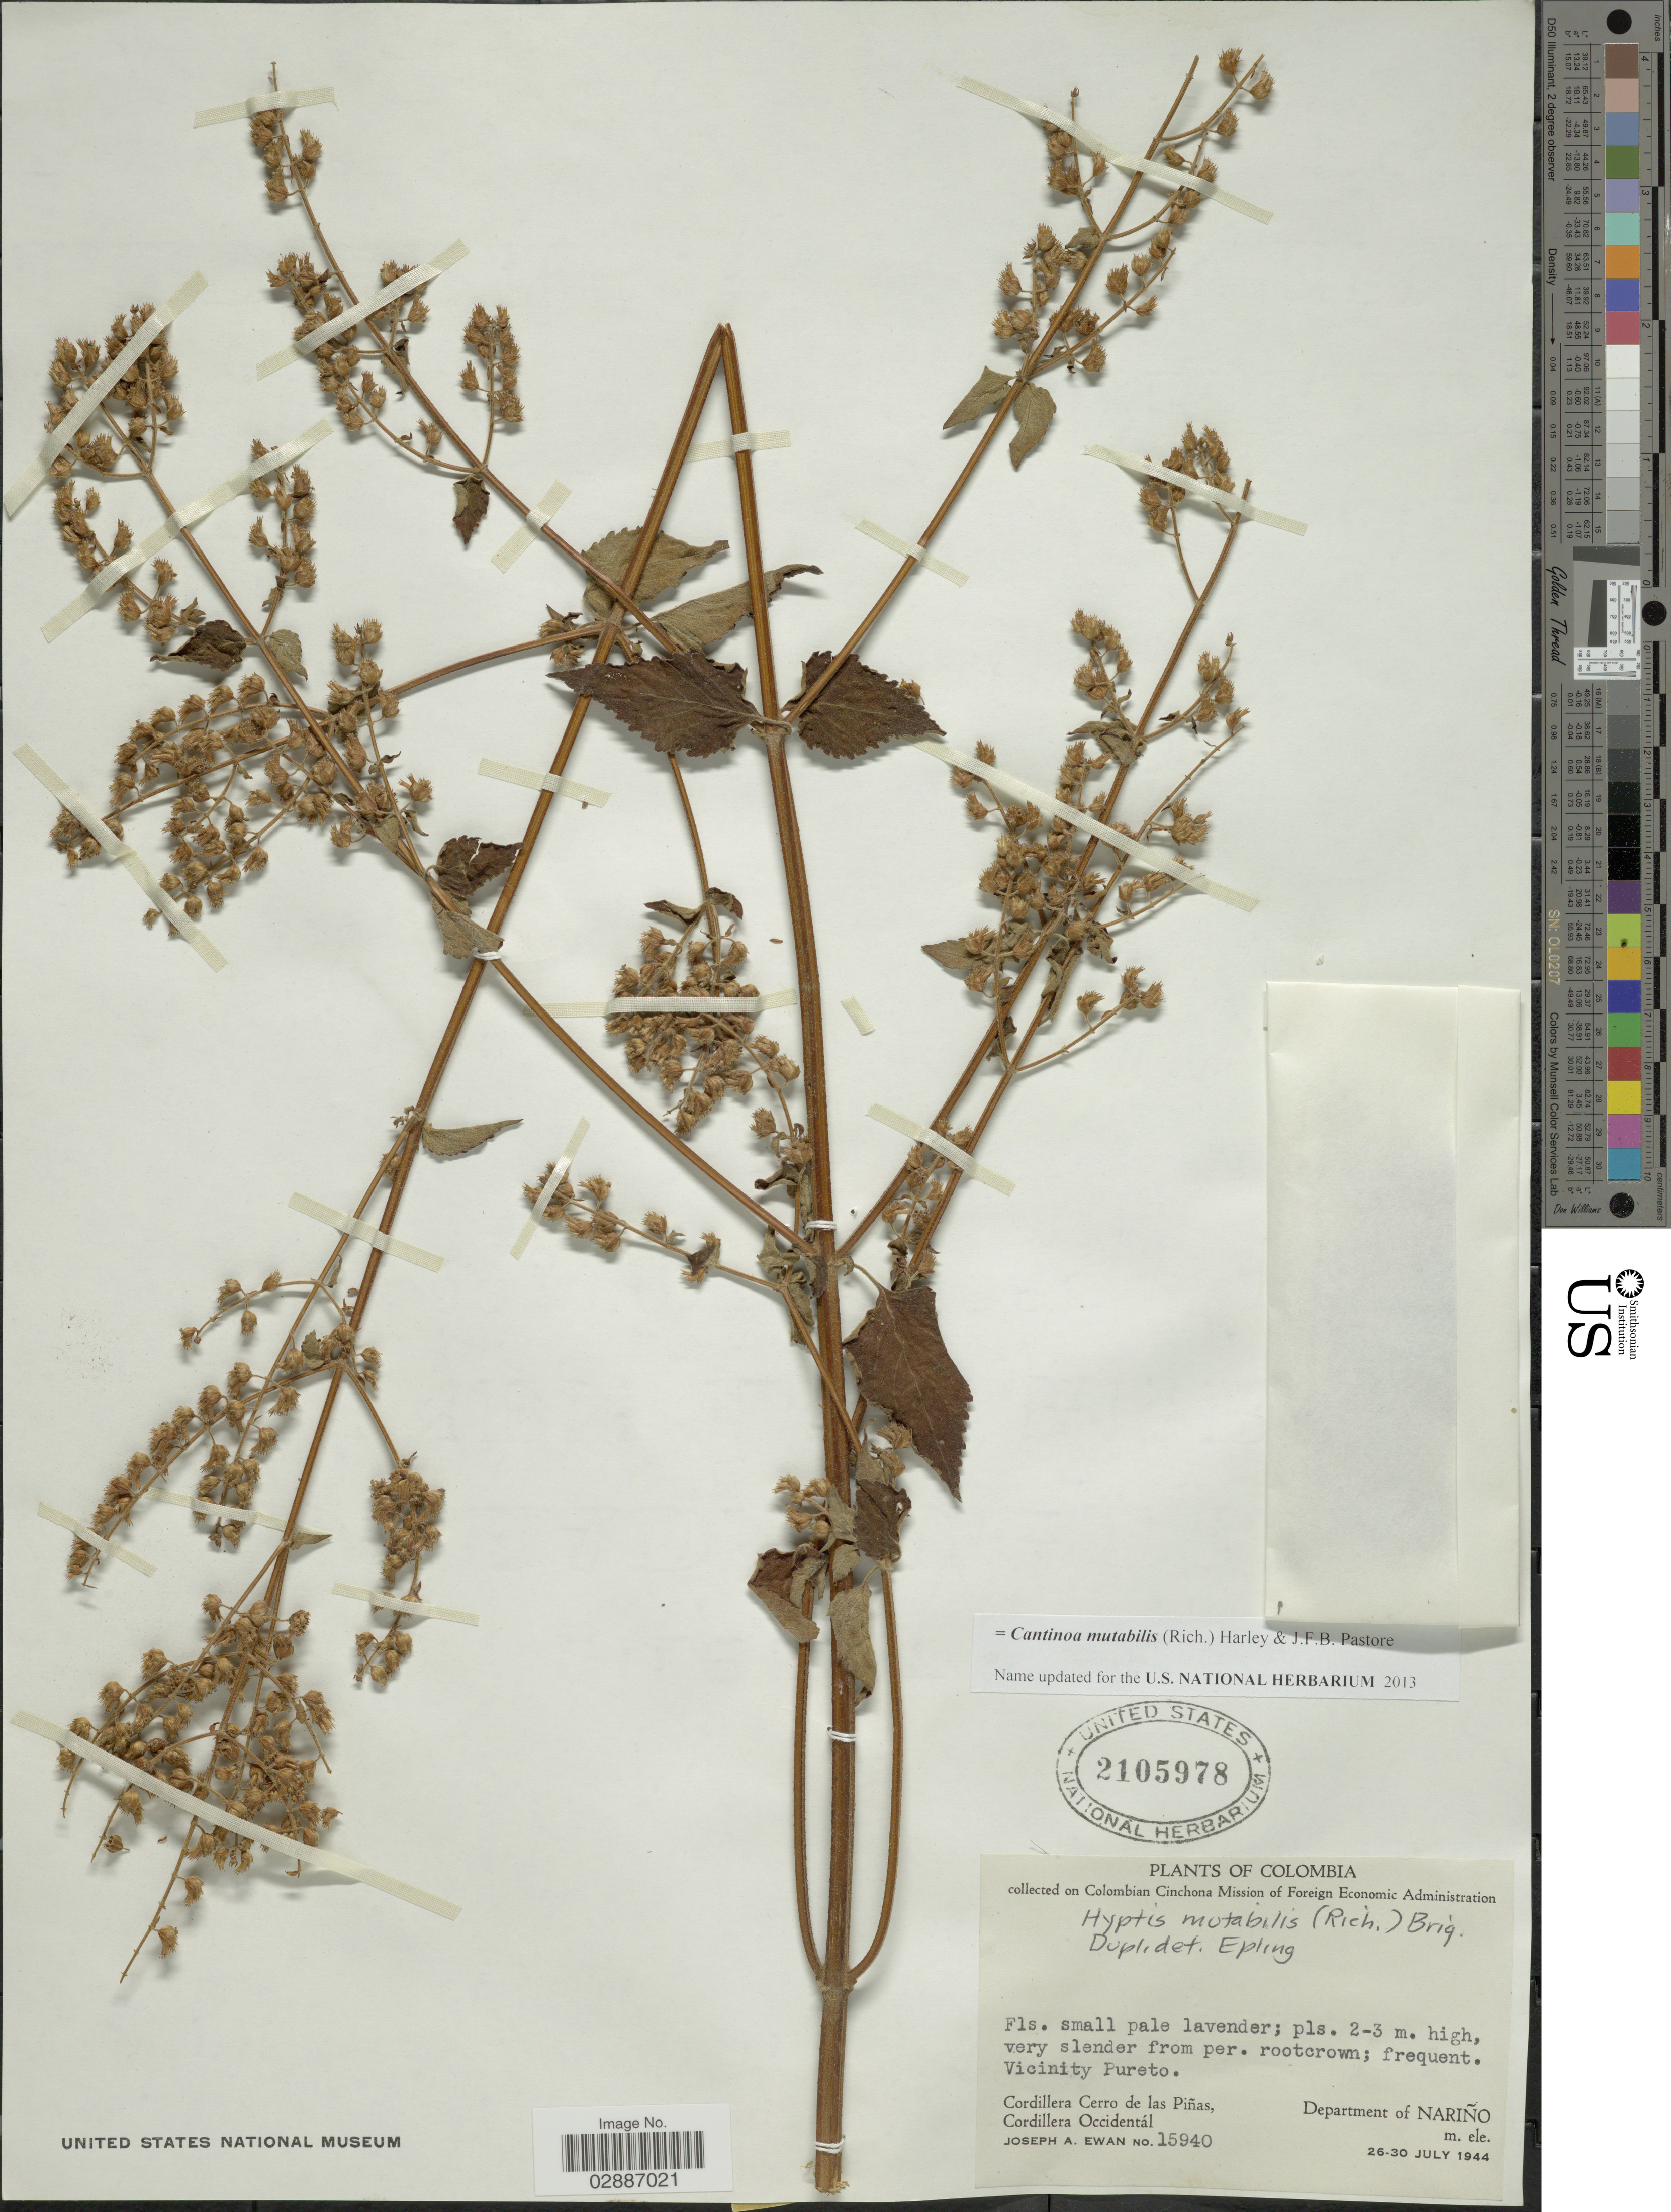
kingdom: Plantae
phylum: Tracheophyta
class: Magnoliopsida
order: Lamiales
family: Lamiaceae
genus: Cantinoa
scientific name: Cantinoa mutabilis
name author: (Epling) Harley & J.F.B. Pastore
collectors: J. A. Ewan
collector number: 15940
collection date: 1944-07-26/1944-07-30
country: Colombia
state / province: Nariño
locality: Vicinity Pureto. Cordillera Cerro de las Piñas, Cordillera Occidentál. Department of Nariño.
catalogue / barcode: US 2105978